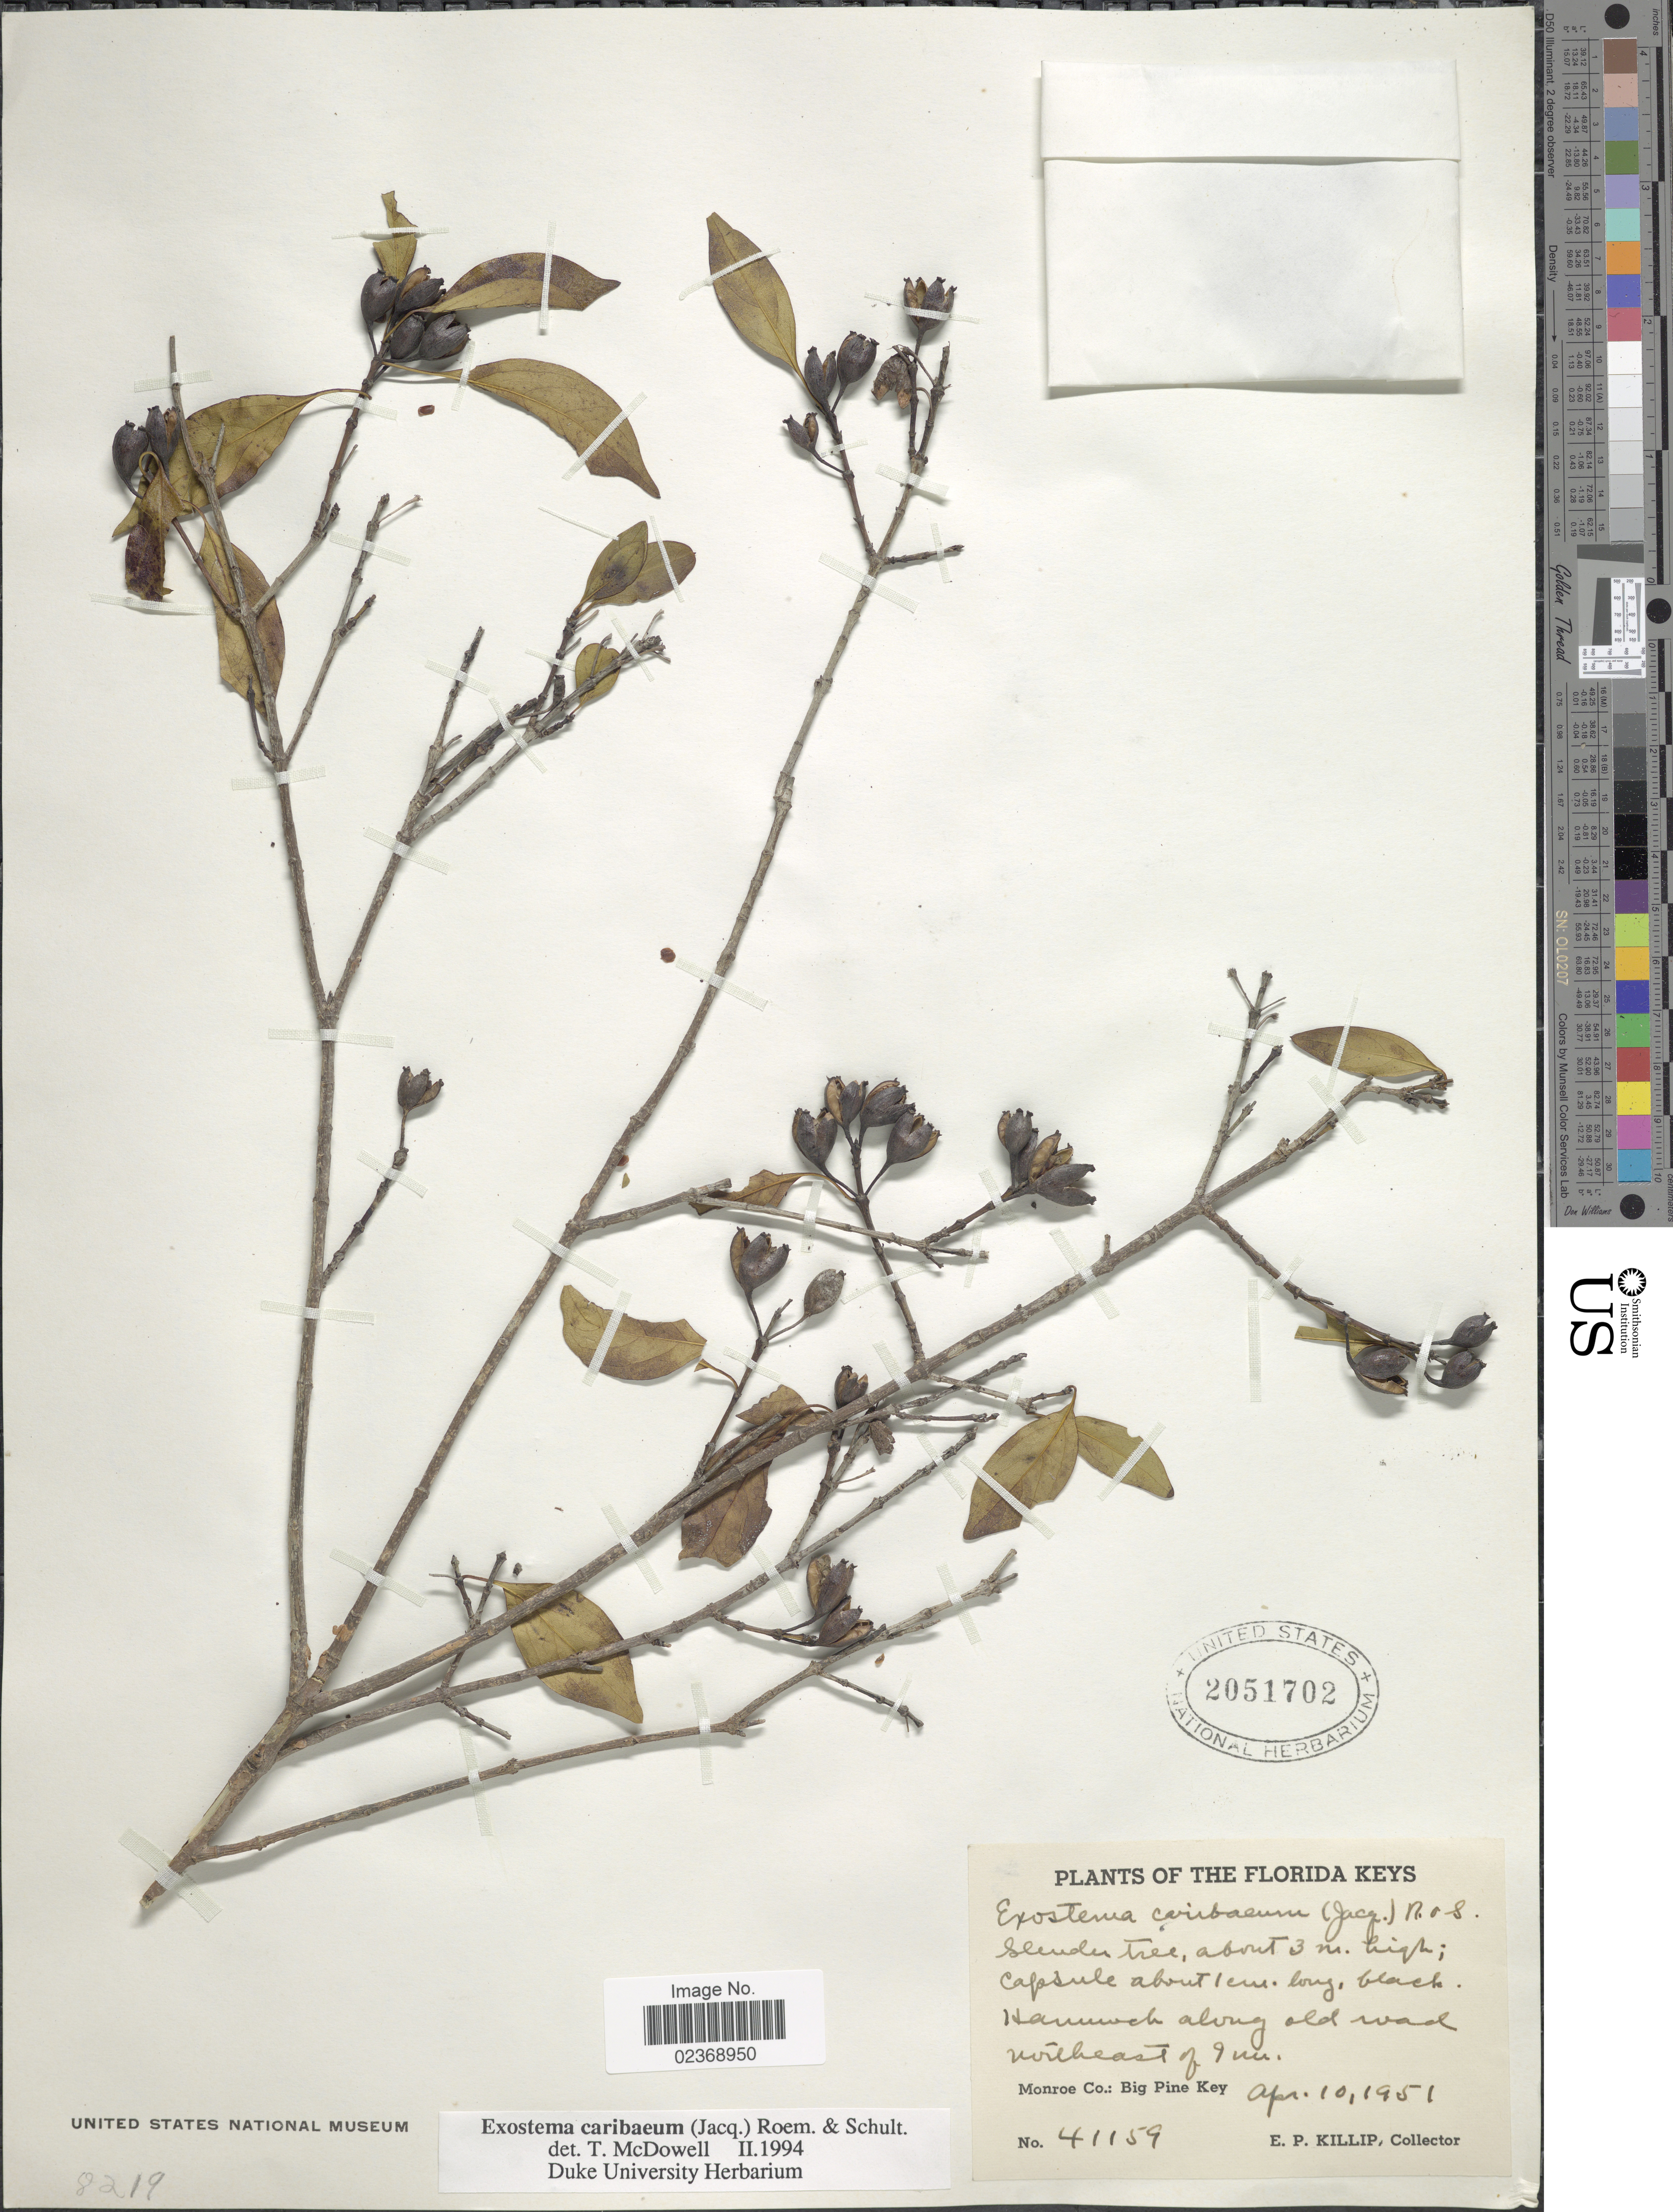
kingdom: Plantae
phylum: Tracheophyta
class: Magnoliopsida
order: Gentianales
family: Rubiaceae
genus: Exostema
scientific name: Exostema caribaeum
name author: (Jacq.) Roem. & Schult.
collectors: E. P. Killip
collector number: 41159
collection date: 1951-04-10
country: United States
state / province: Florida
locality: The Florida Keys, Hammock along old road northeast of 9 mi. Monroe Co.: Big Pine Key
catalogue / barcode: US 2051702